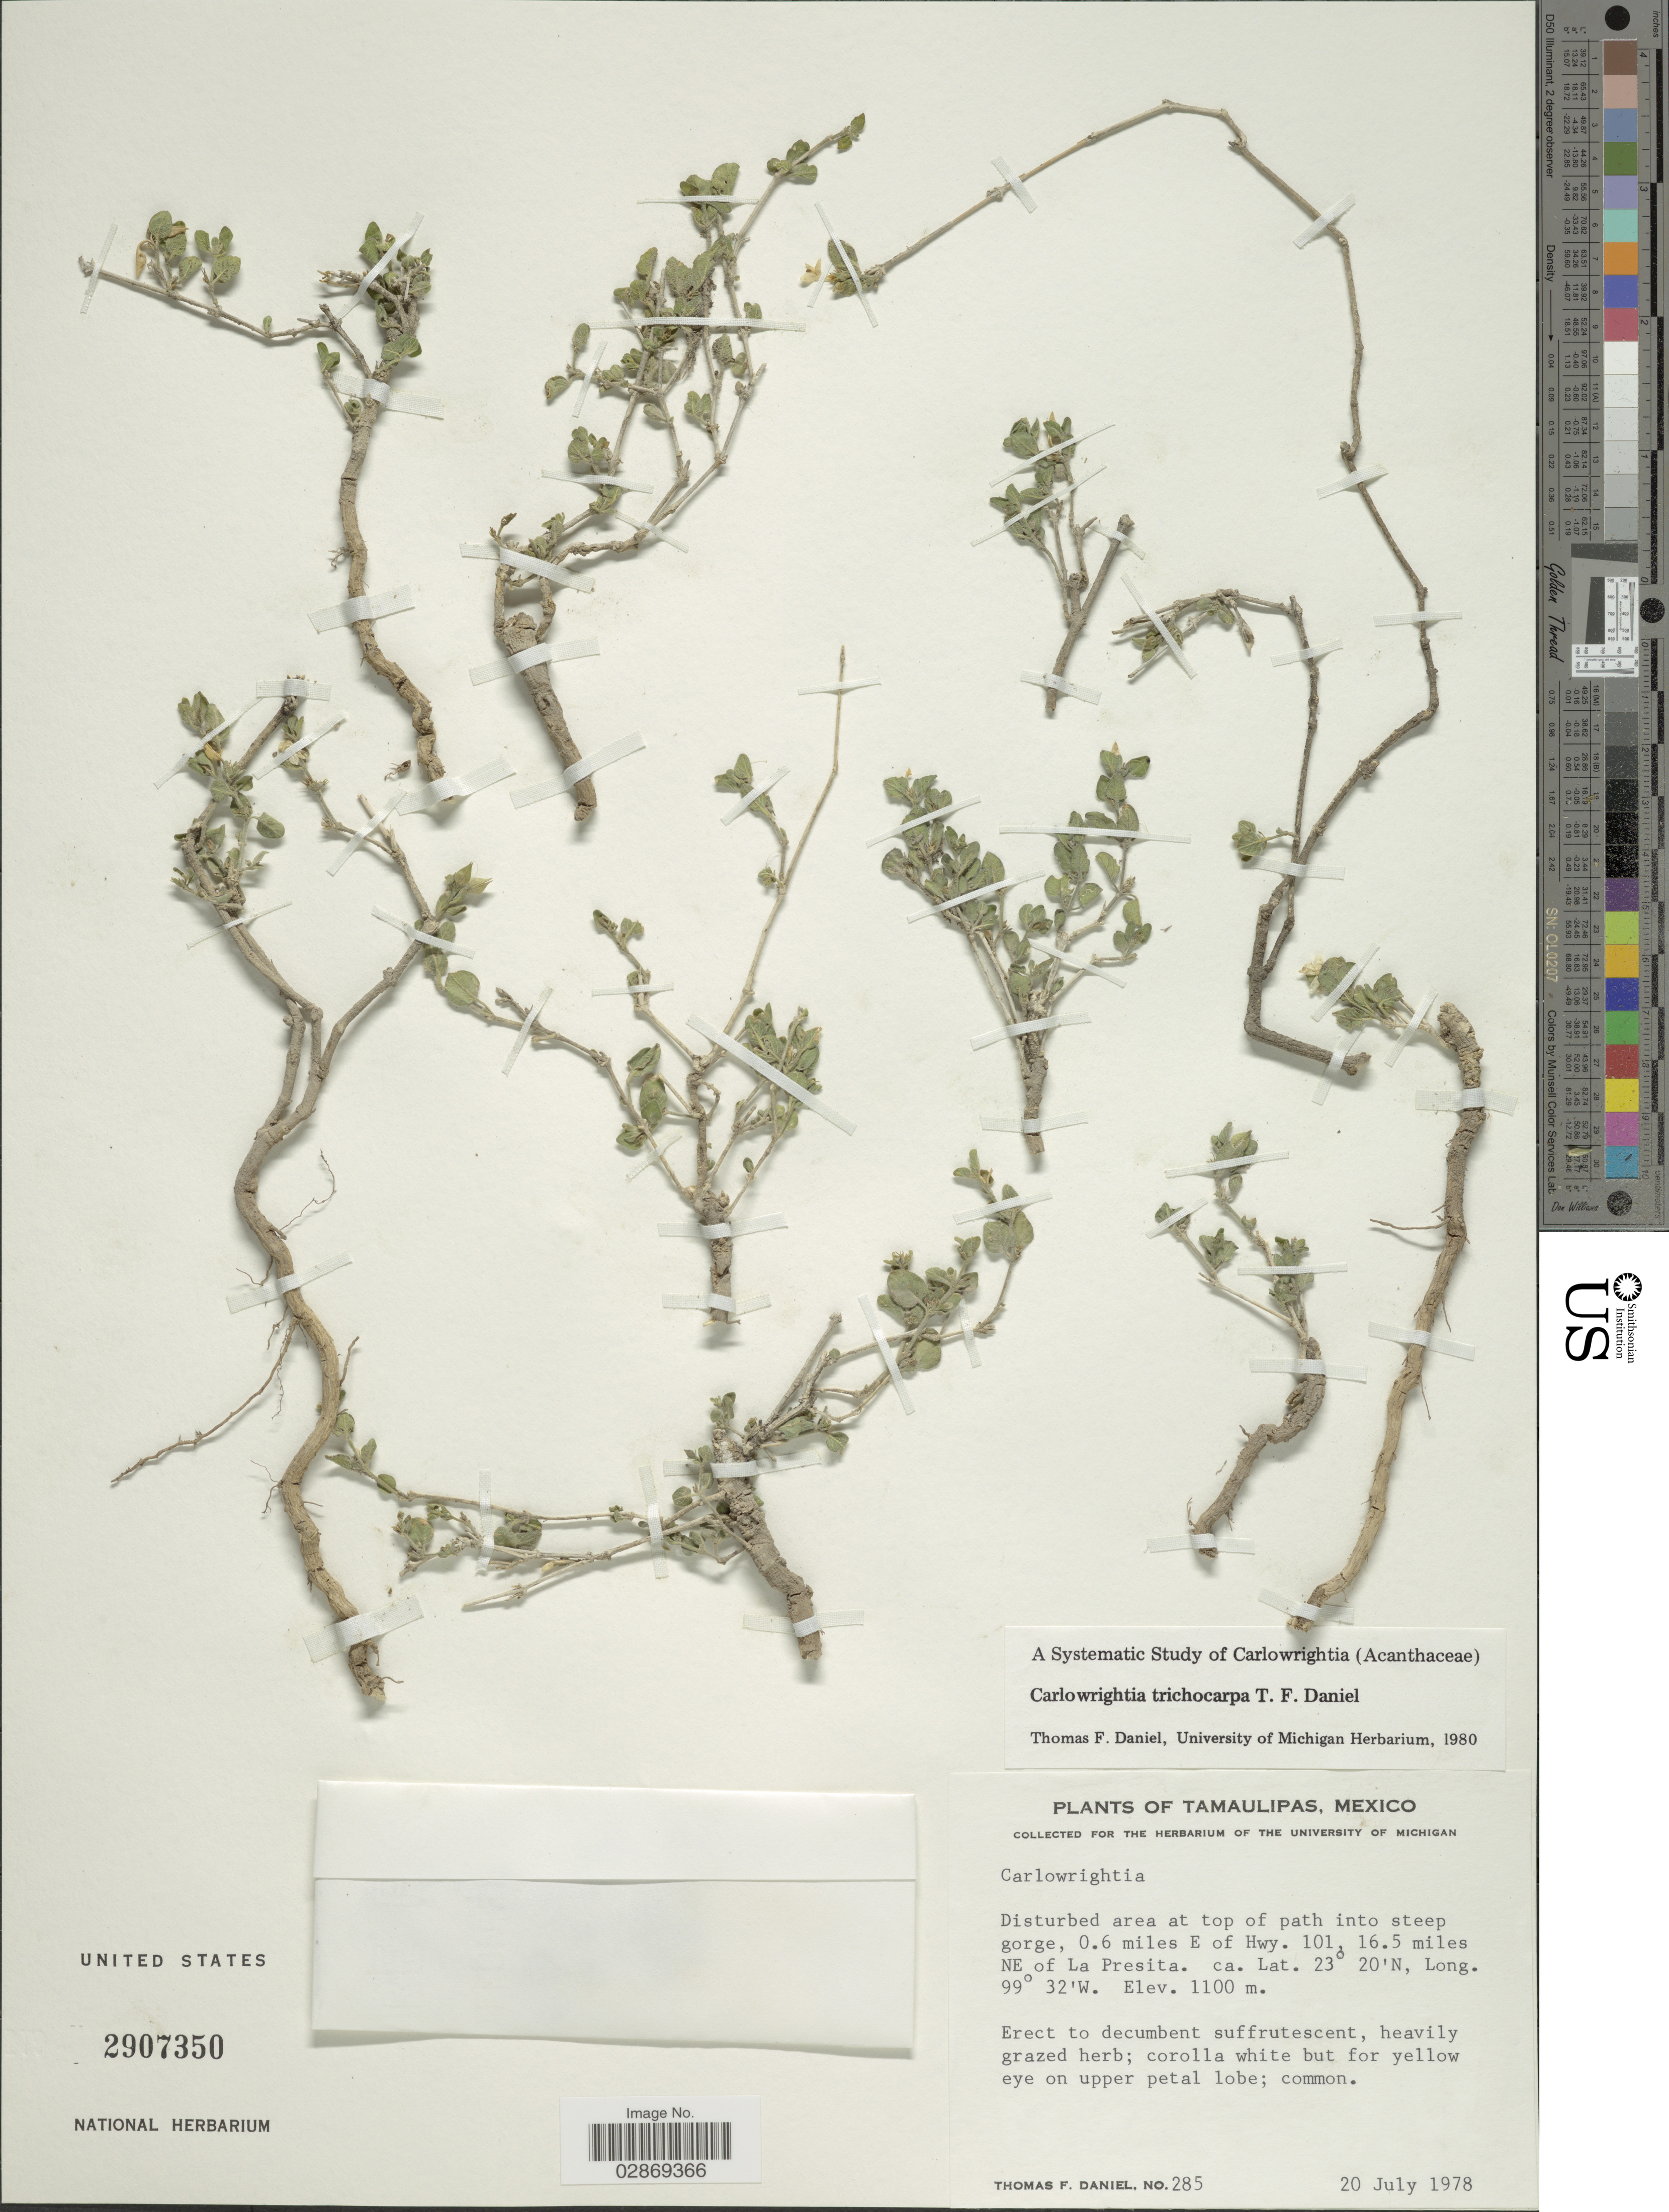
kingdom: Plantae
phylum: Tracheophyta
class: Magnoliopsida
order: Lamiales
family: Acanthaceae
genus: Carlowrightia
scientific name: Carlowrightia trichocarpa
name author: T.F. Daniel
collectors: T. F. Daniel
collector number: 285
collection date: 1978-07-20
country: Mexico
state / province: Tamaulipas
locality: Disturbed area at top of path into steep gorge, 0.6 miles E of Hwy. 101, 16.5 miles NE of La Presita.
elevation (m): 1100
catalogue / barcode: US 2907350